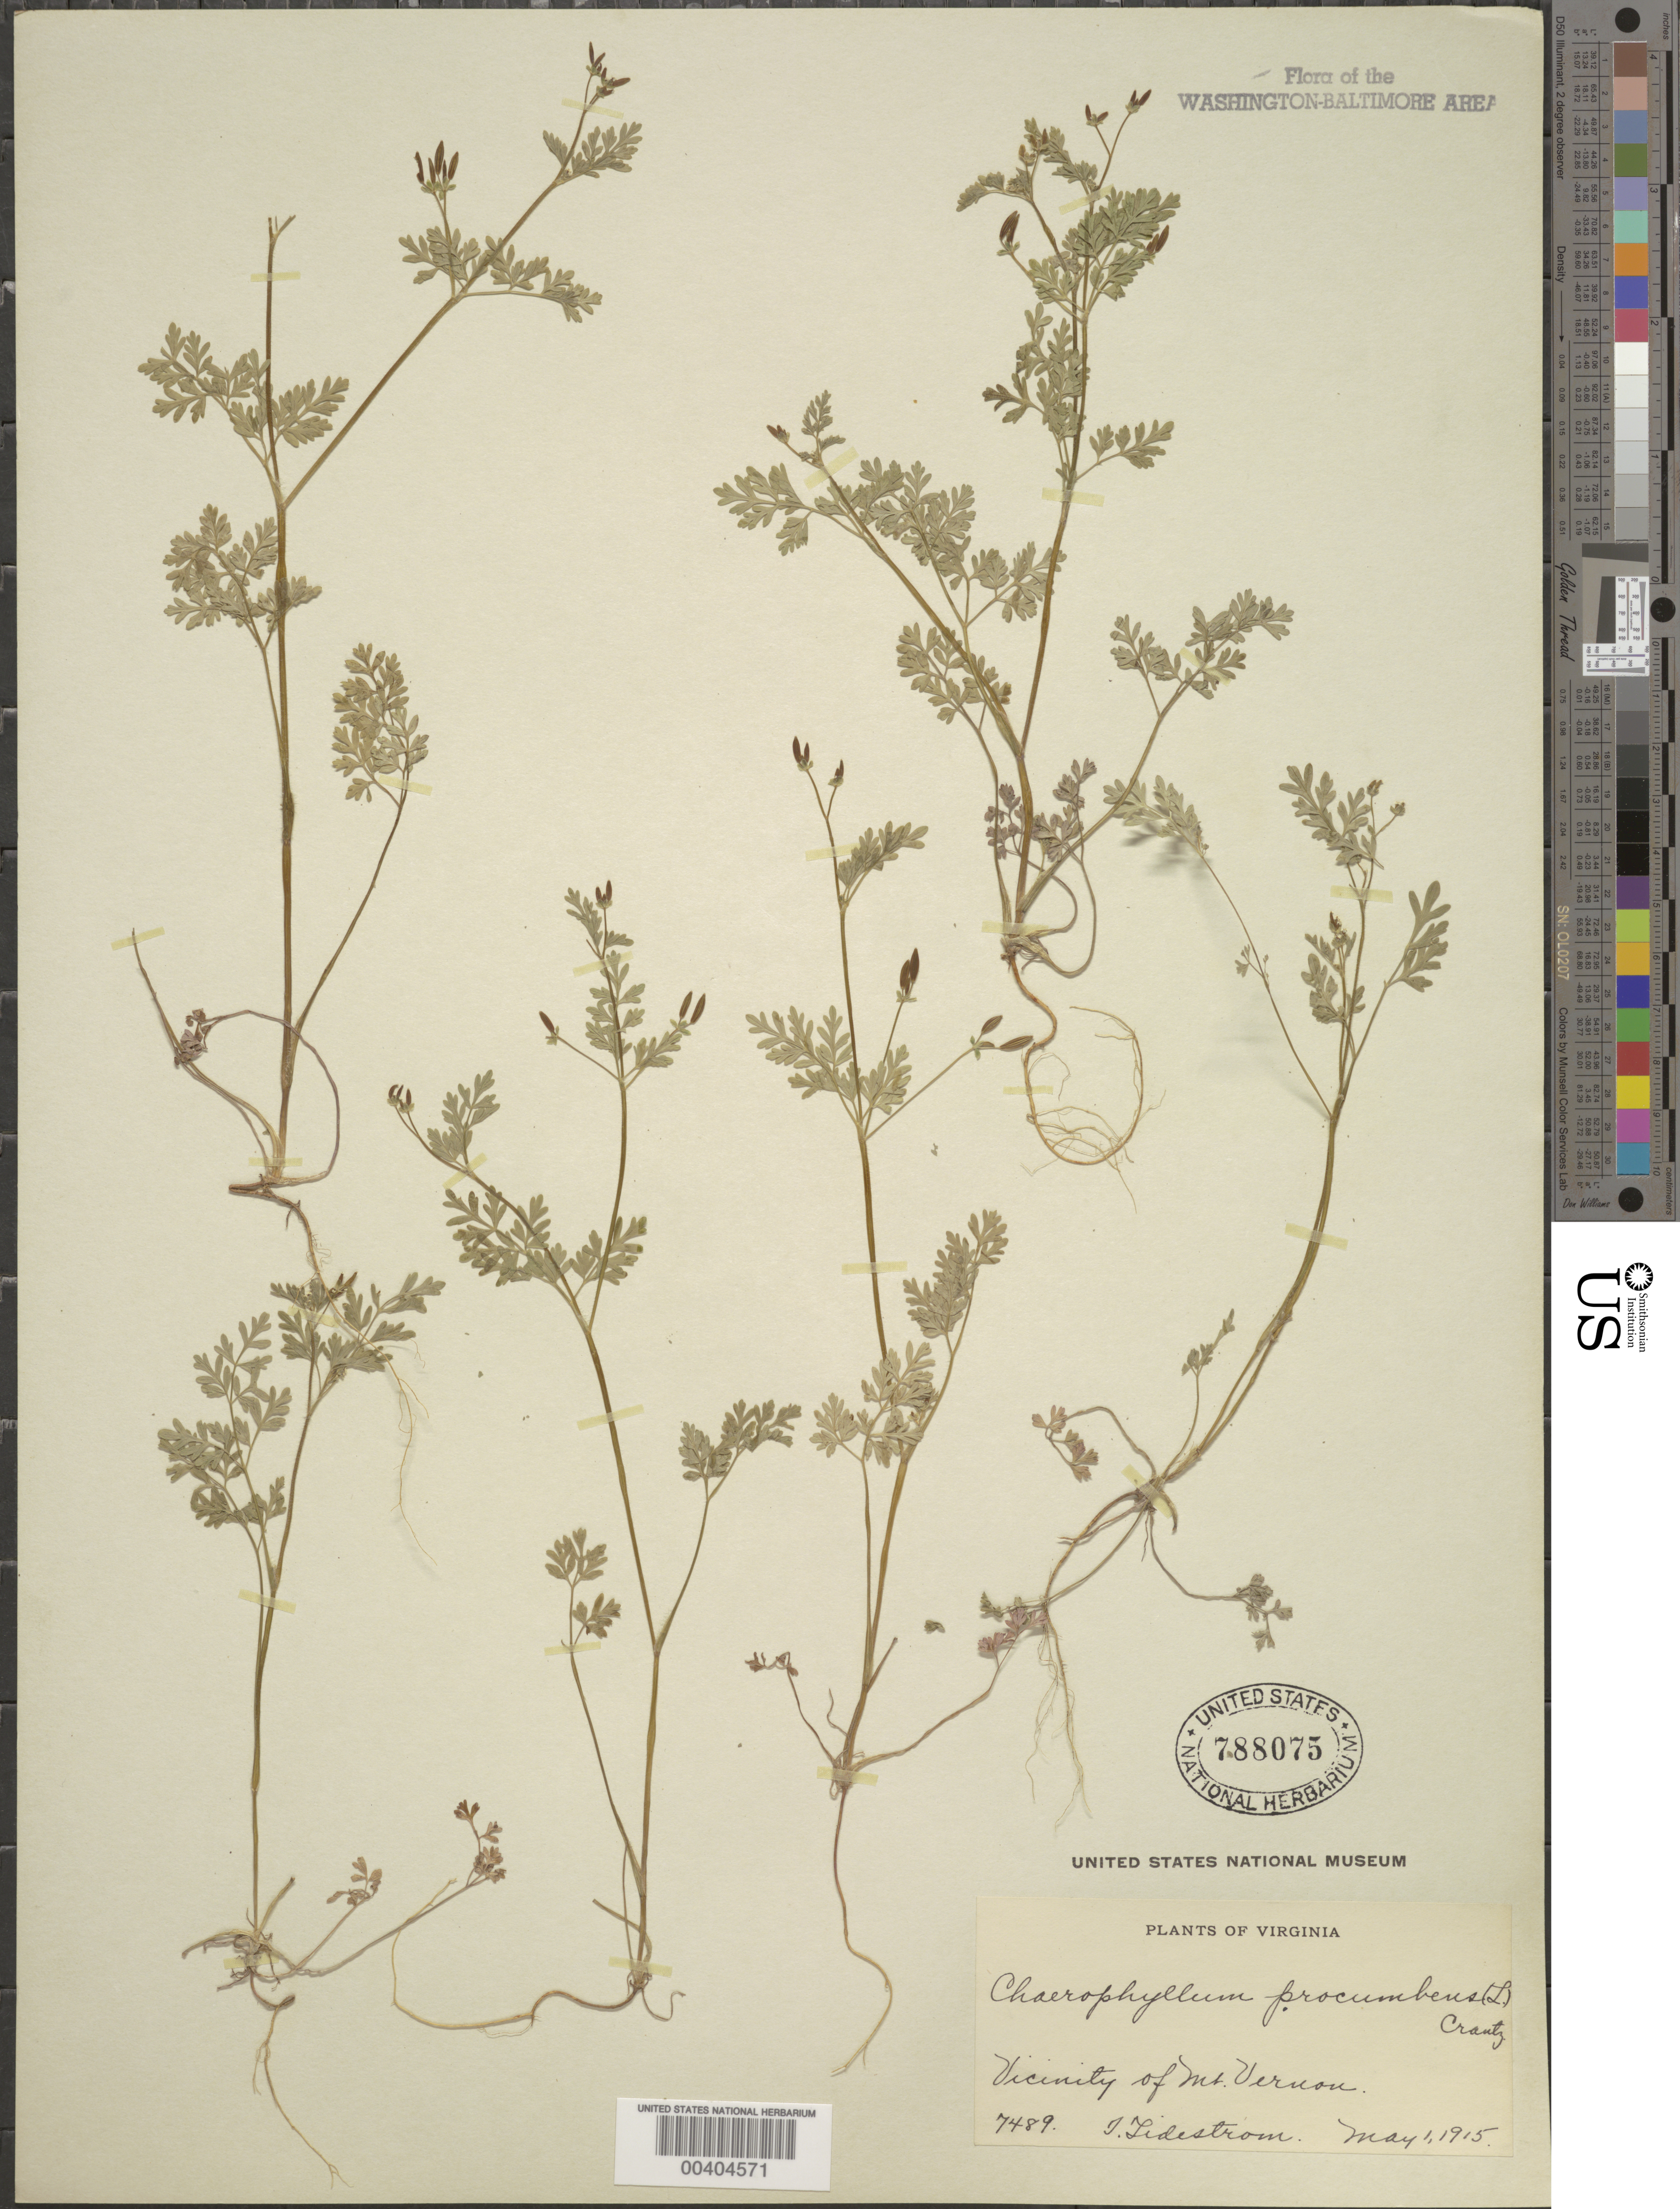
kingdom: Plantae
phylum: Tracheophyta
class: Magnoliopsida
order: Apiales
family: Apiaceae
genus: Chaerophyllum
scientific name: Chaerophyllum procumbens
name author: (L.) Crantz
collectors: I. F. Tidestrom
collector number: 7489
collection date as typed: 01 May 1915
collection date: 1915-05-01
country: United States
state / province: Virginia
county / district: Fairfax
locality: Mount Vernon vicinity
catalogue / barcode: US 788075